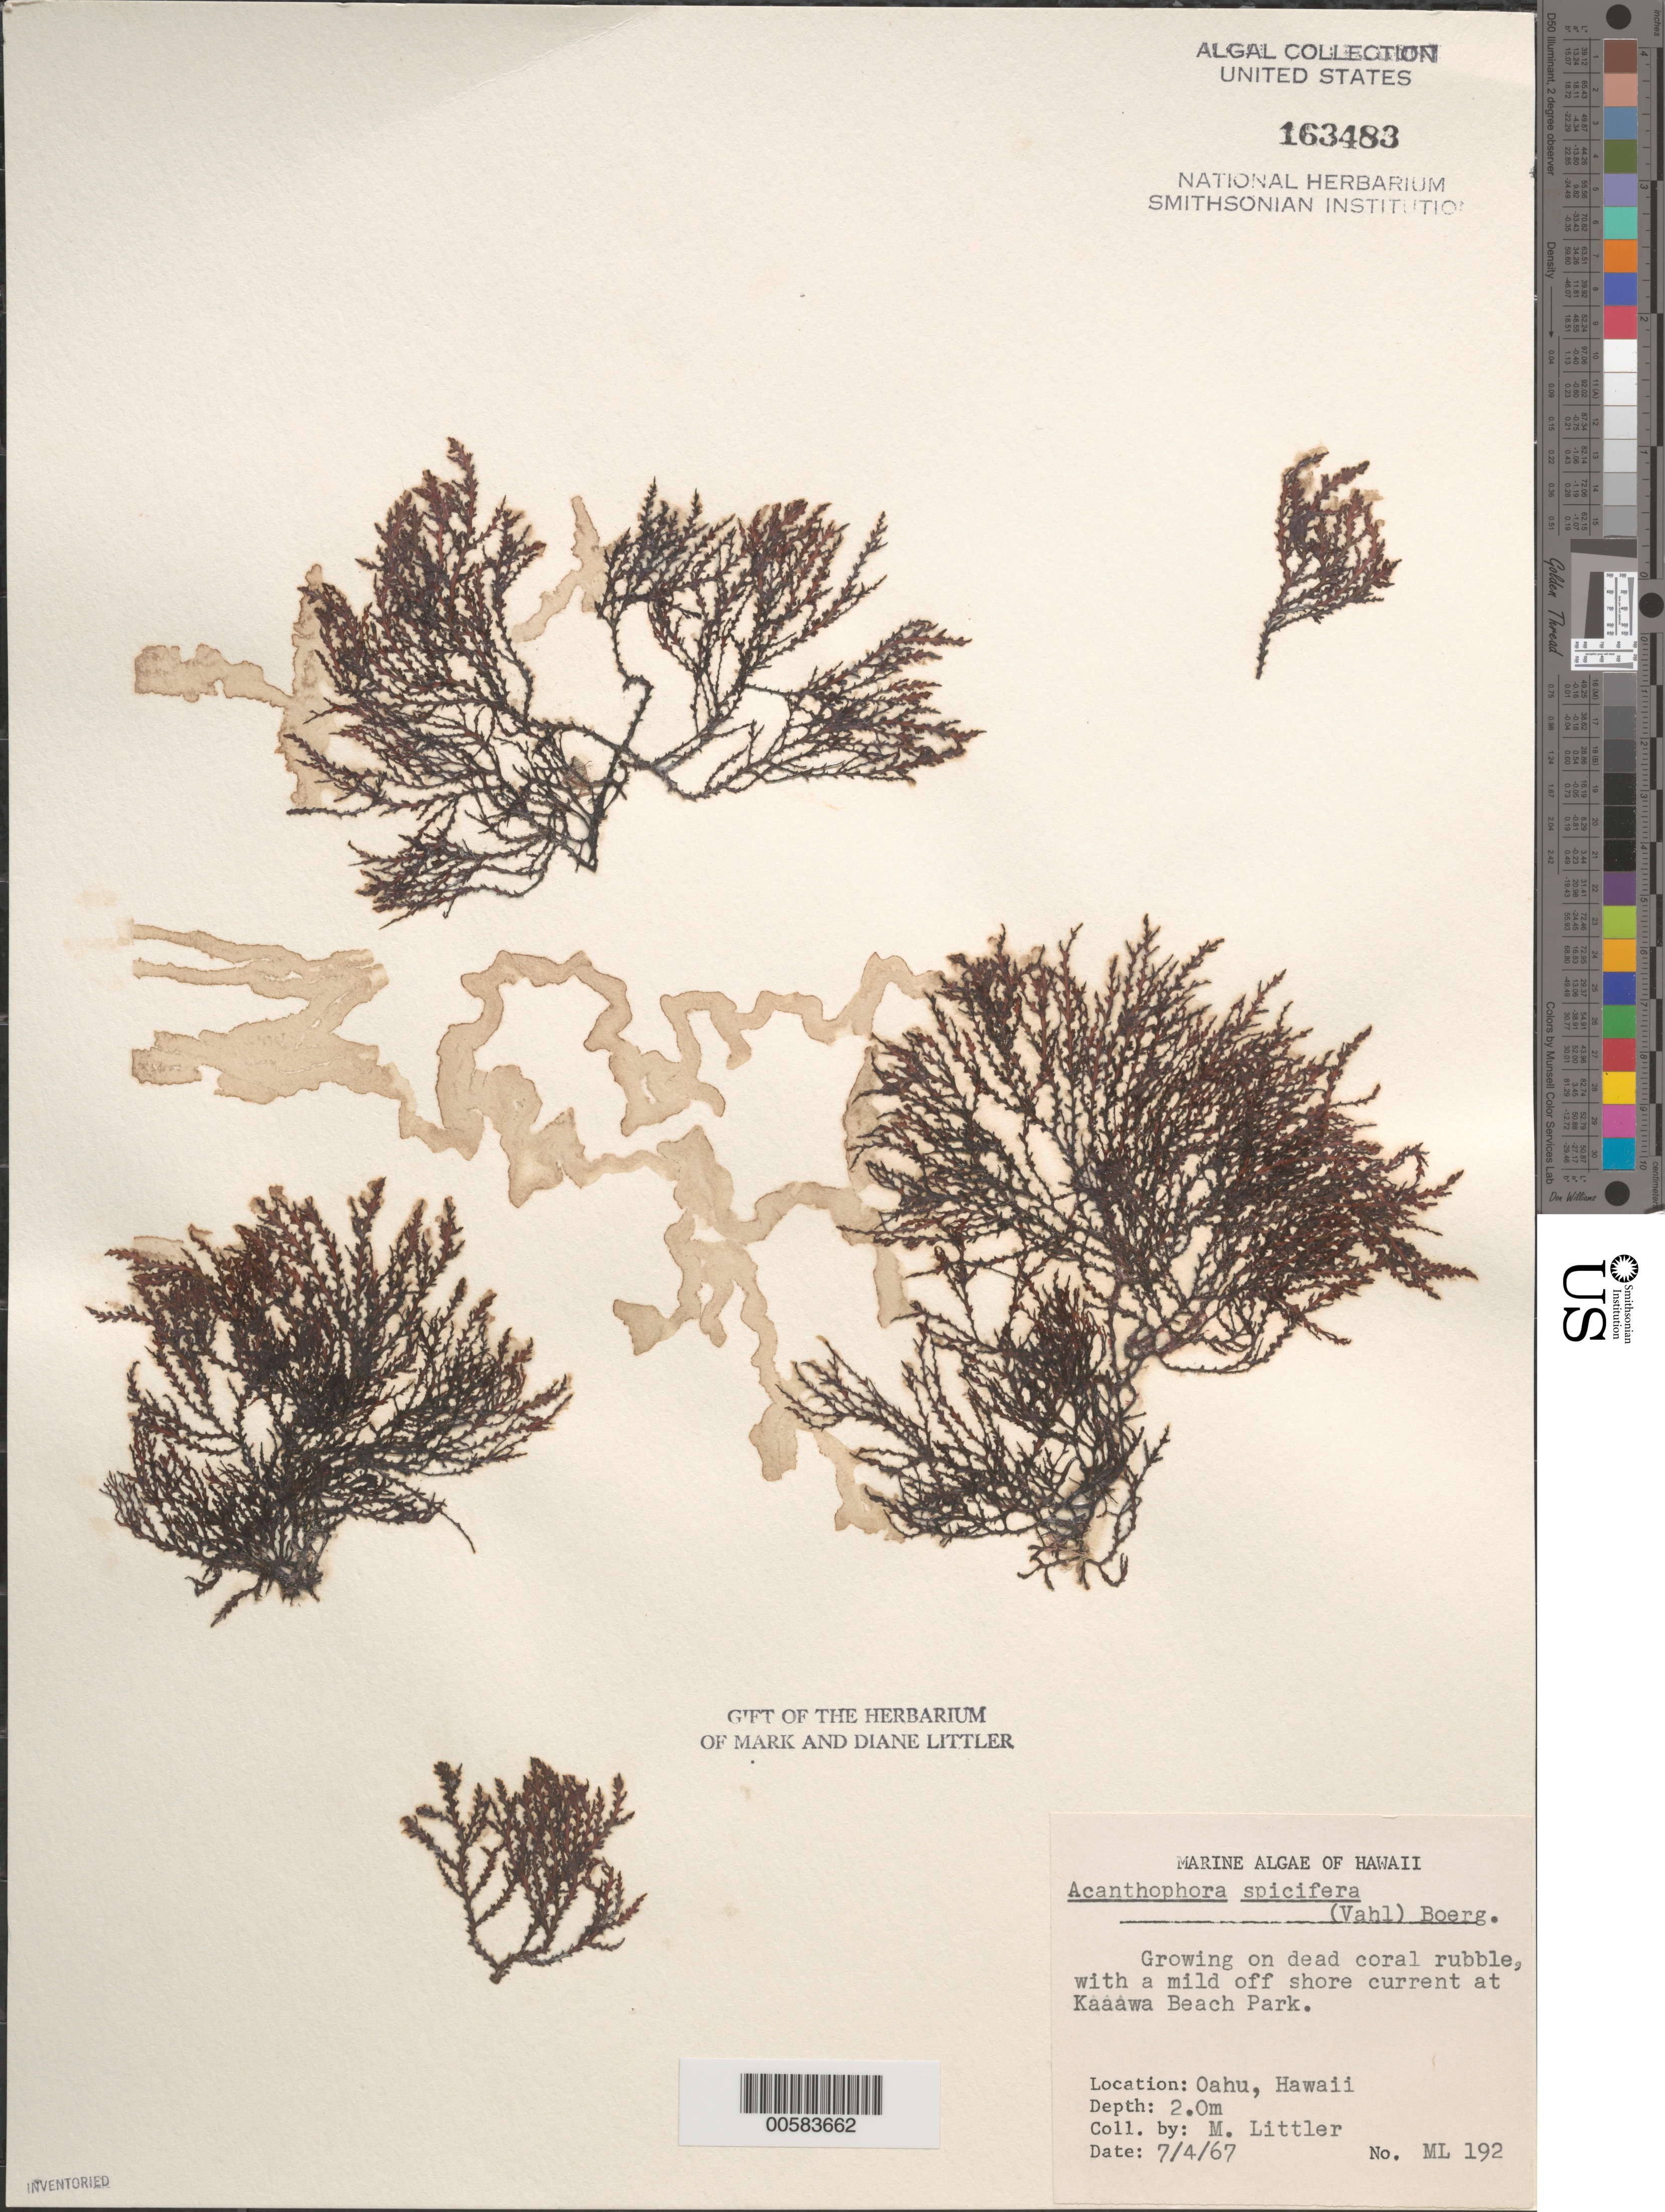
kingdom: Plantae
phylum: Rhodophyta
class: Florideophyceae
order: Ceramiales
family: Rhodomelaceae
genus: Acanthophora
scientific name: Acanthophora spicifera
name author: (Vahl) Børgesen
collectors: M. M. Littler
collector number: ML 192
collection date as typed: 04 Jul 1967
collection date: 1967-07-04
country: United States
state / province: Hawaii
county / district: Honolulu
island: Oahu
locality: Kaaawa Beach Park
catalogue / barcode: US 163483